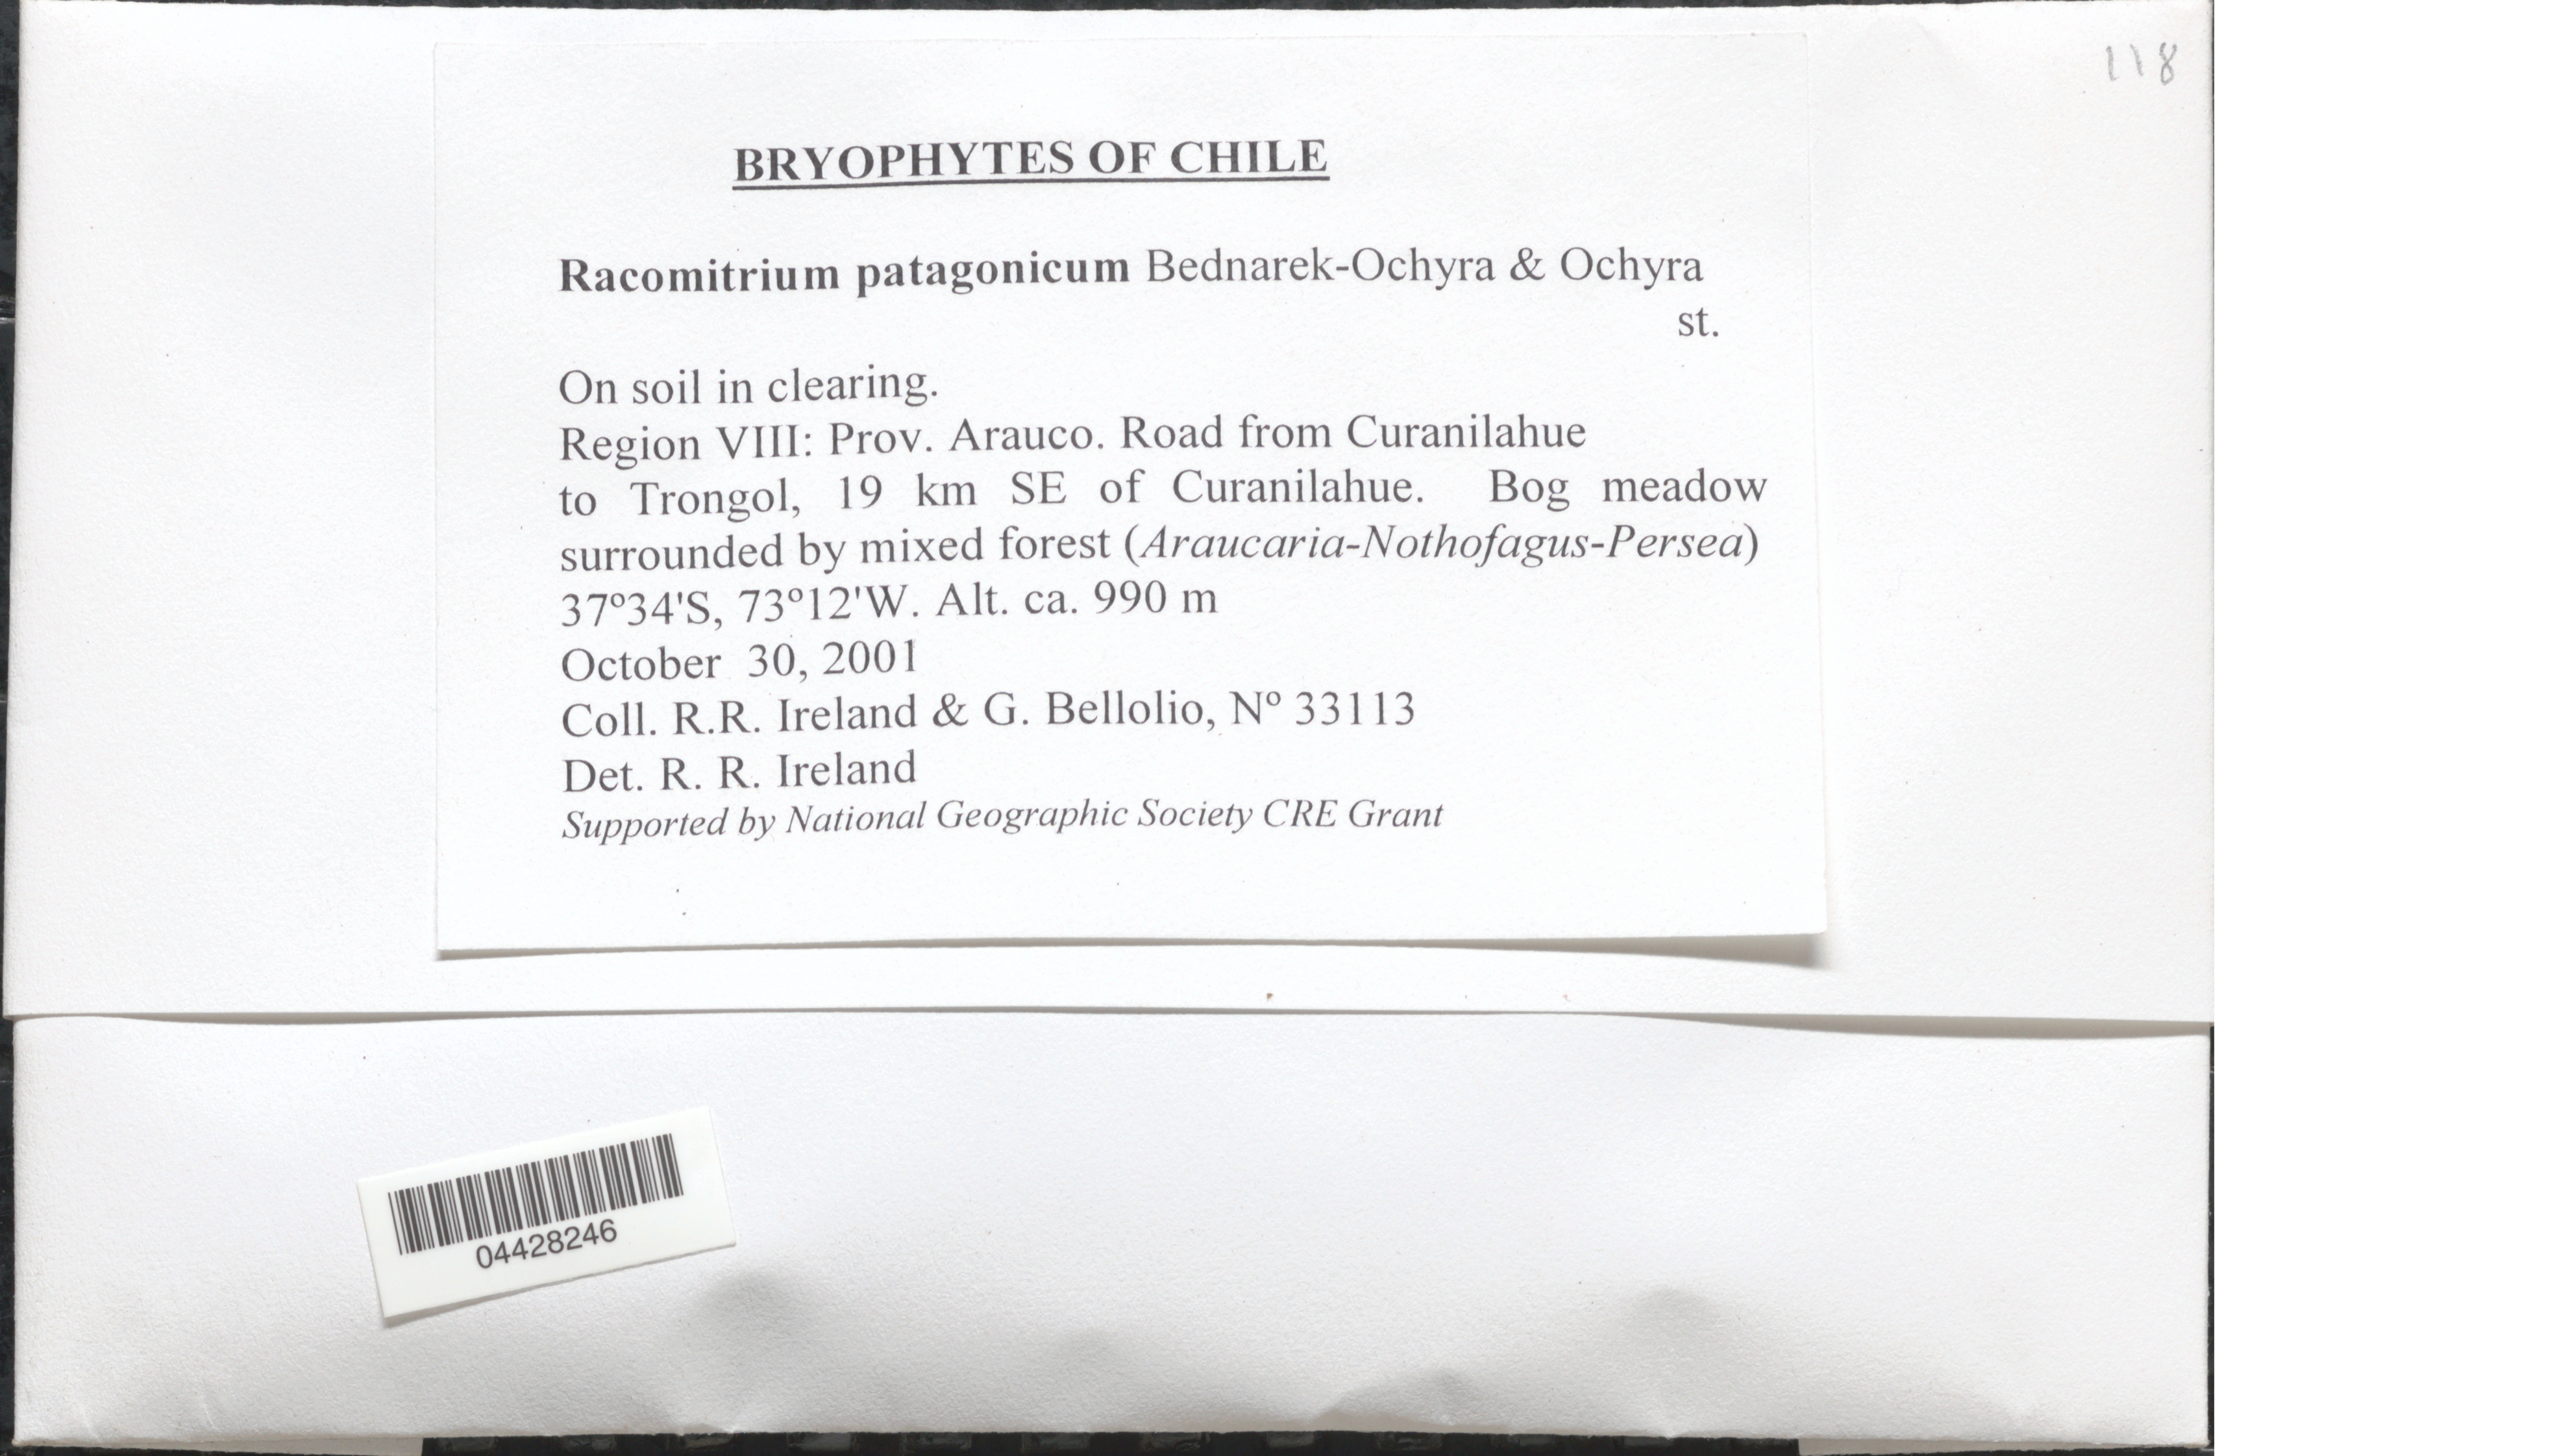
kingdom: Plantae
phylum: Bryophyta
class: Bryopsida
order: Grimmiales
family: Grimmiaceae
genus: Racomitrium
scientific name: Racomitrium patagonicum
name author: (Ochyra) Bedn.-Ochyra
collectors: R. Ireland & G. Bellolio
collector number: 33113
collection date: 2001-10-30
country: Chile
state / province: Bio-Bío (VIII)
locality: Region VIII: Prov. Arauco. Road from Curanilahue to Trongol, 19 km SE of Curanilahue.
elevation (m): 990